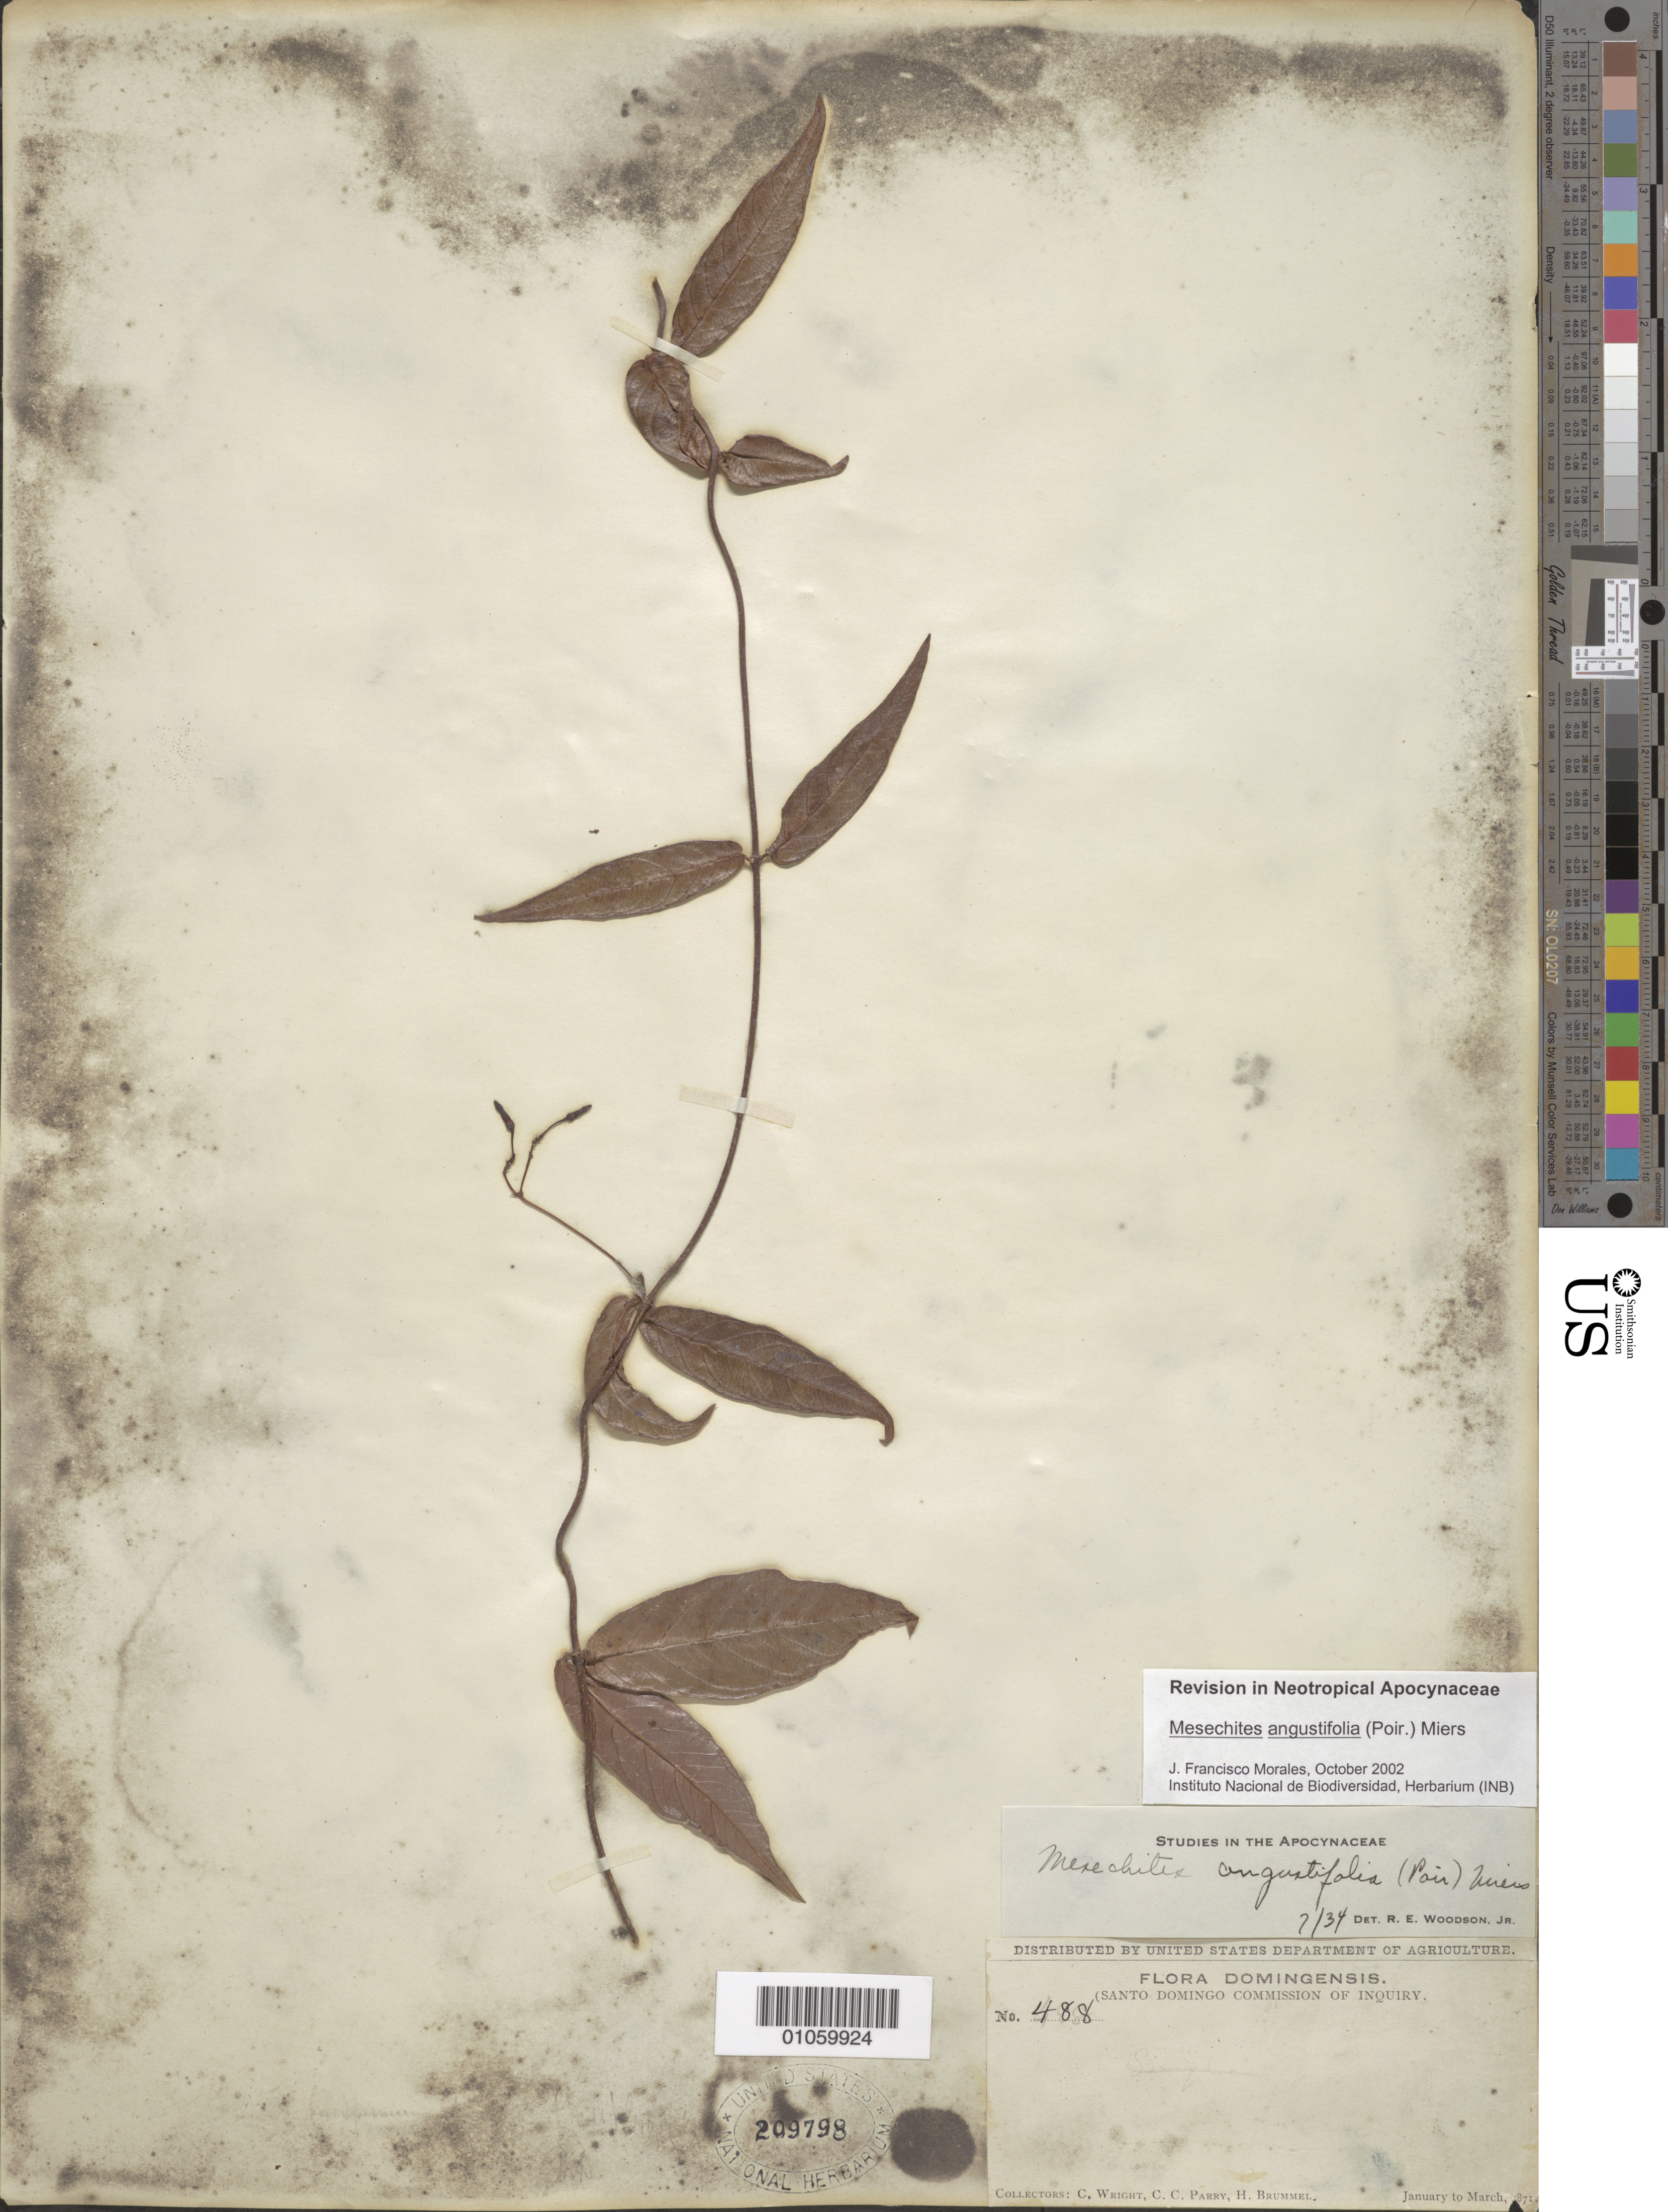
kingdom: Plantae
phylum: Tracheophyta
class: Magnoliopsida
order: Gentianales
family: Apocynaceae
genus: Mesechites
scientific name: Mesechites angustifolius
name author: (Poir.) Miers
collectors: C. Wright, C. C. Parry & H. Brummel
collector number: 488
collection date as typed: Jan 1871 to -- Mar 1871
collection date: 1871-01/1871-03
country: Dominican Republic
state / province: Santo Domingo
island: Hispaniola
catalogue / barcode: US 209798